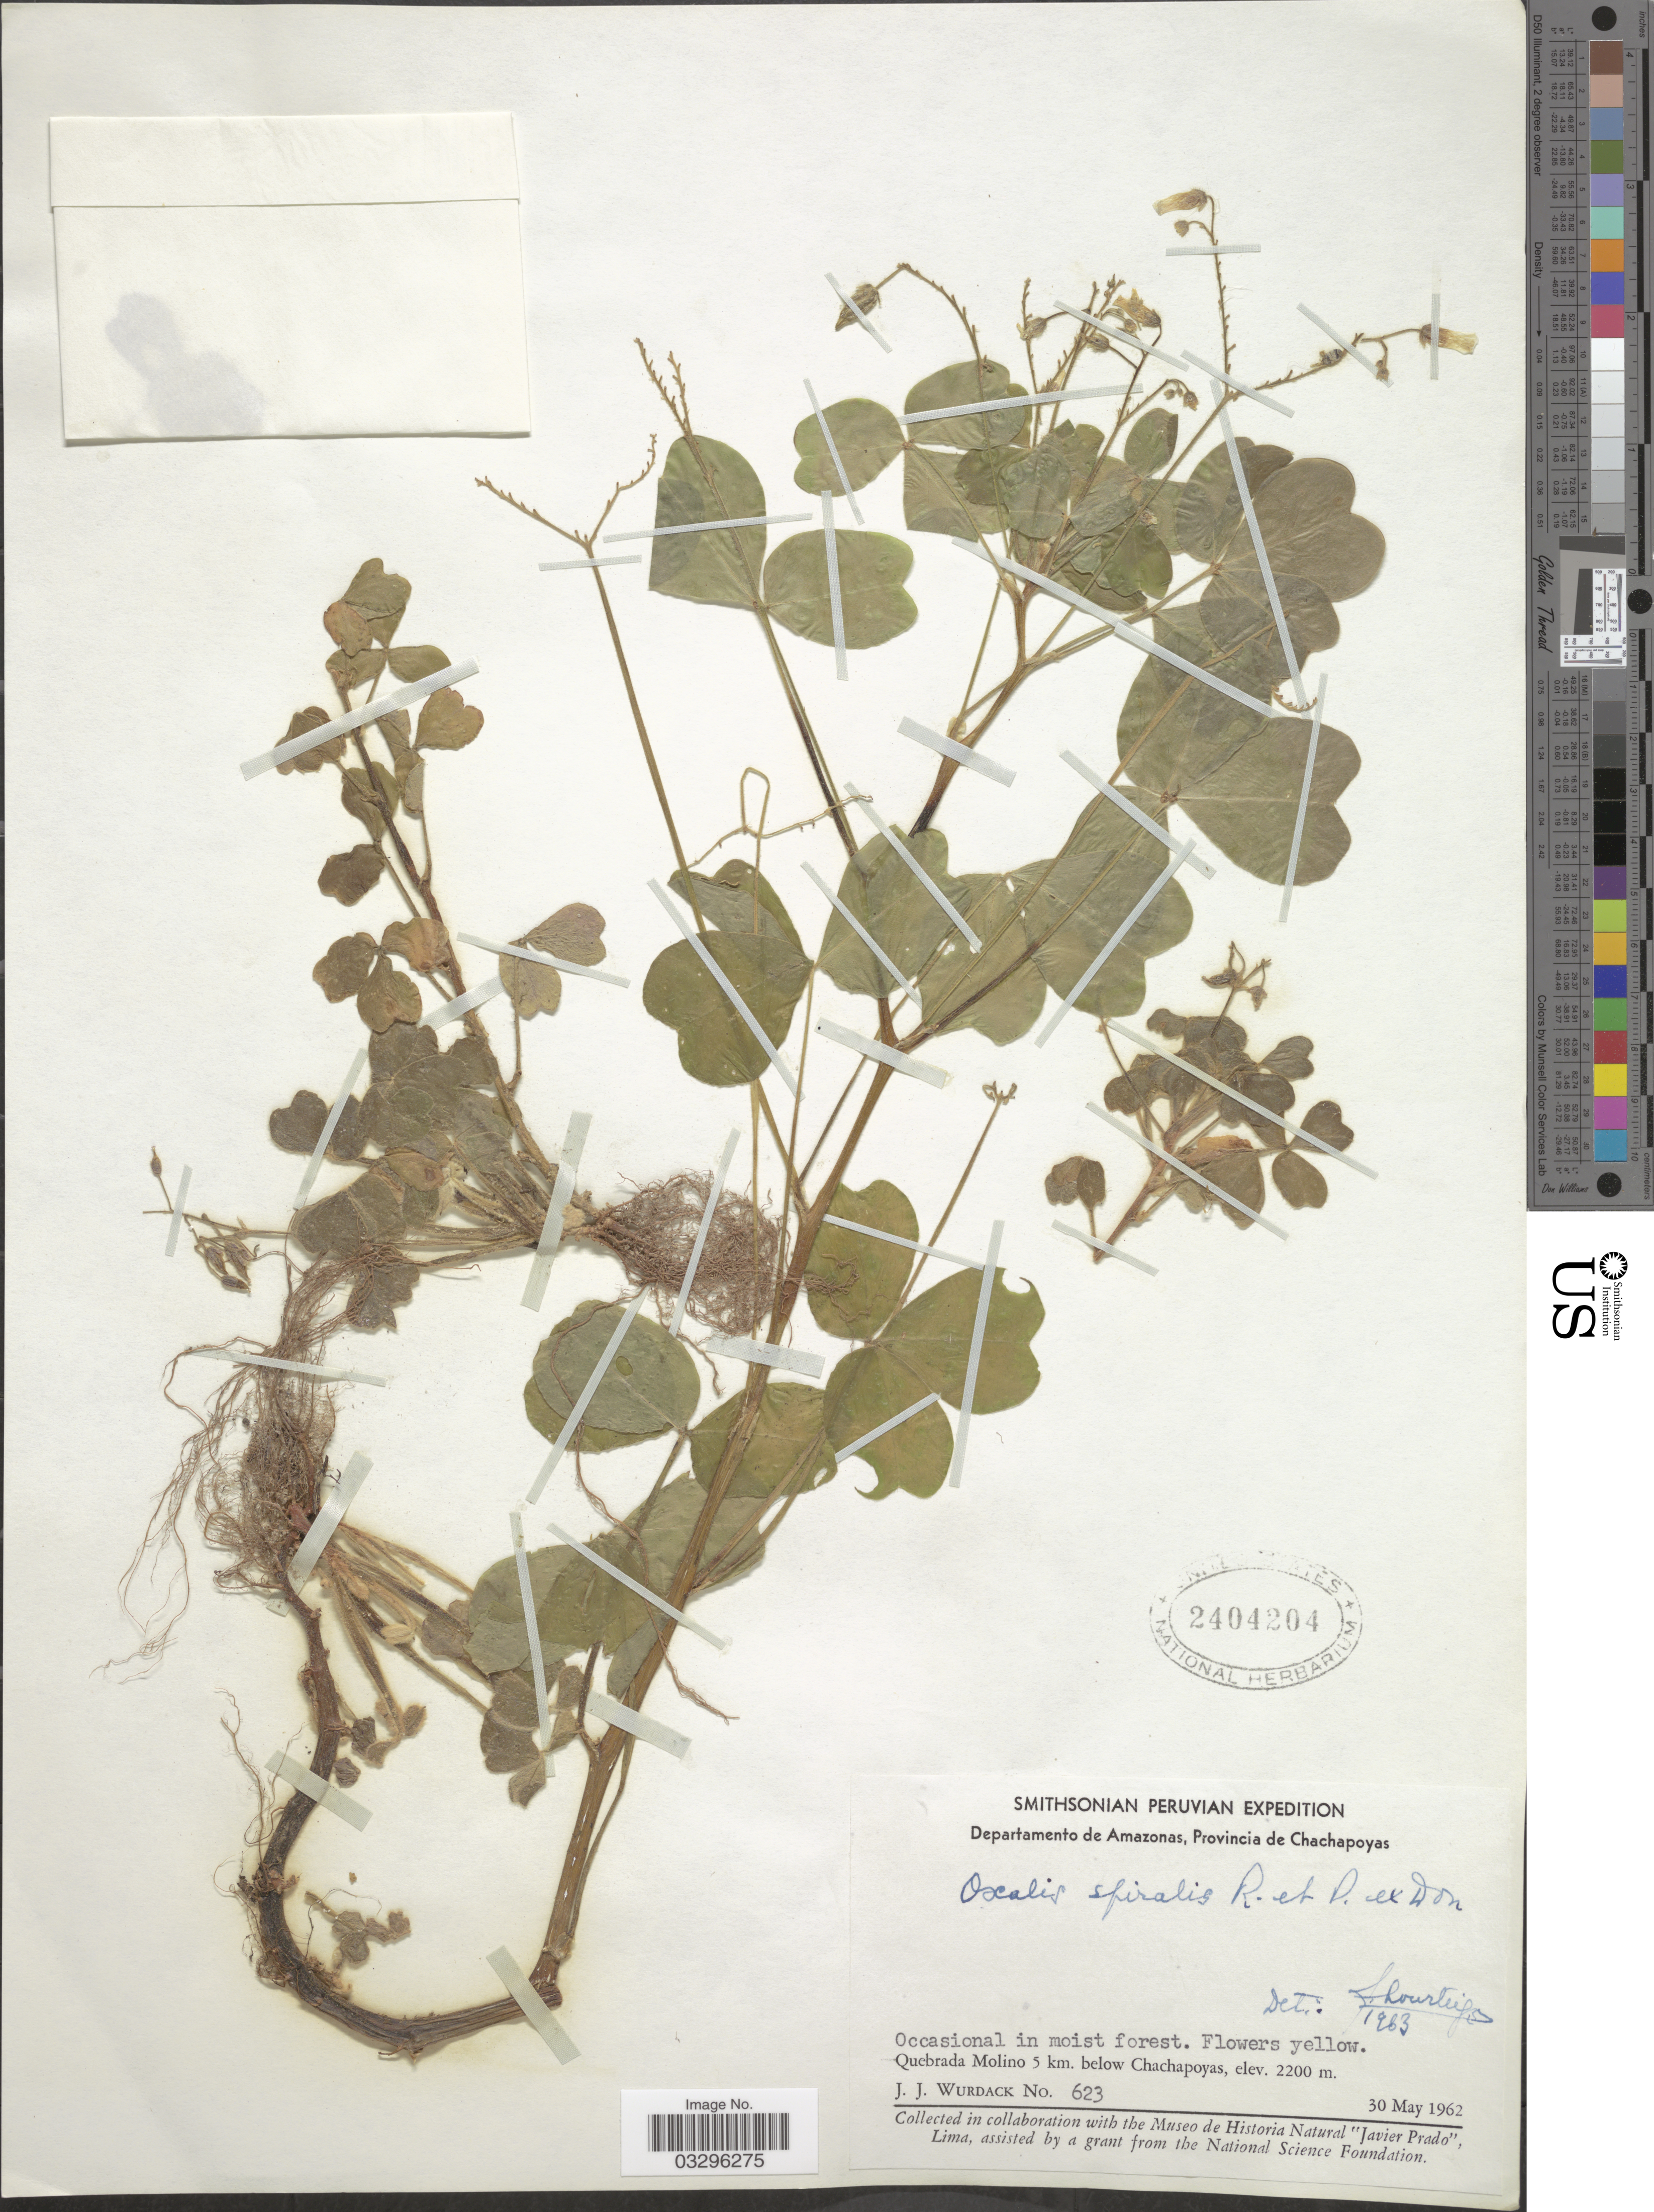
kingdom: Plantae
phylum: Tracheophyta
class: Magnoliopsida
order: Oxalidales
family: Oxalidaceae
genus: Oxalis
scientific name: Oxalis spiralis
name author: Ruiz & Pav. ex G. Don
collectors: J. J. Wurdack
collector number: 623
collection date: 1962-05-30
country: Peru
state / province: Amazonas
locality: Departamento de Amazonas, Provincia de Chachapoyas. Quebrada Molino 5 km. below Chachapoyas.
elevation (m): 2200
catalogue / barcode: US 2404204